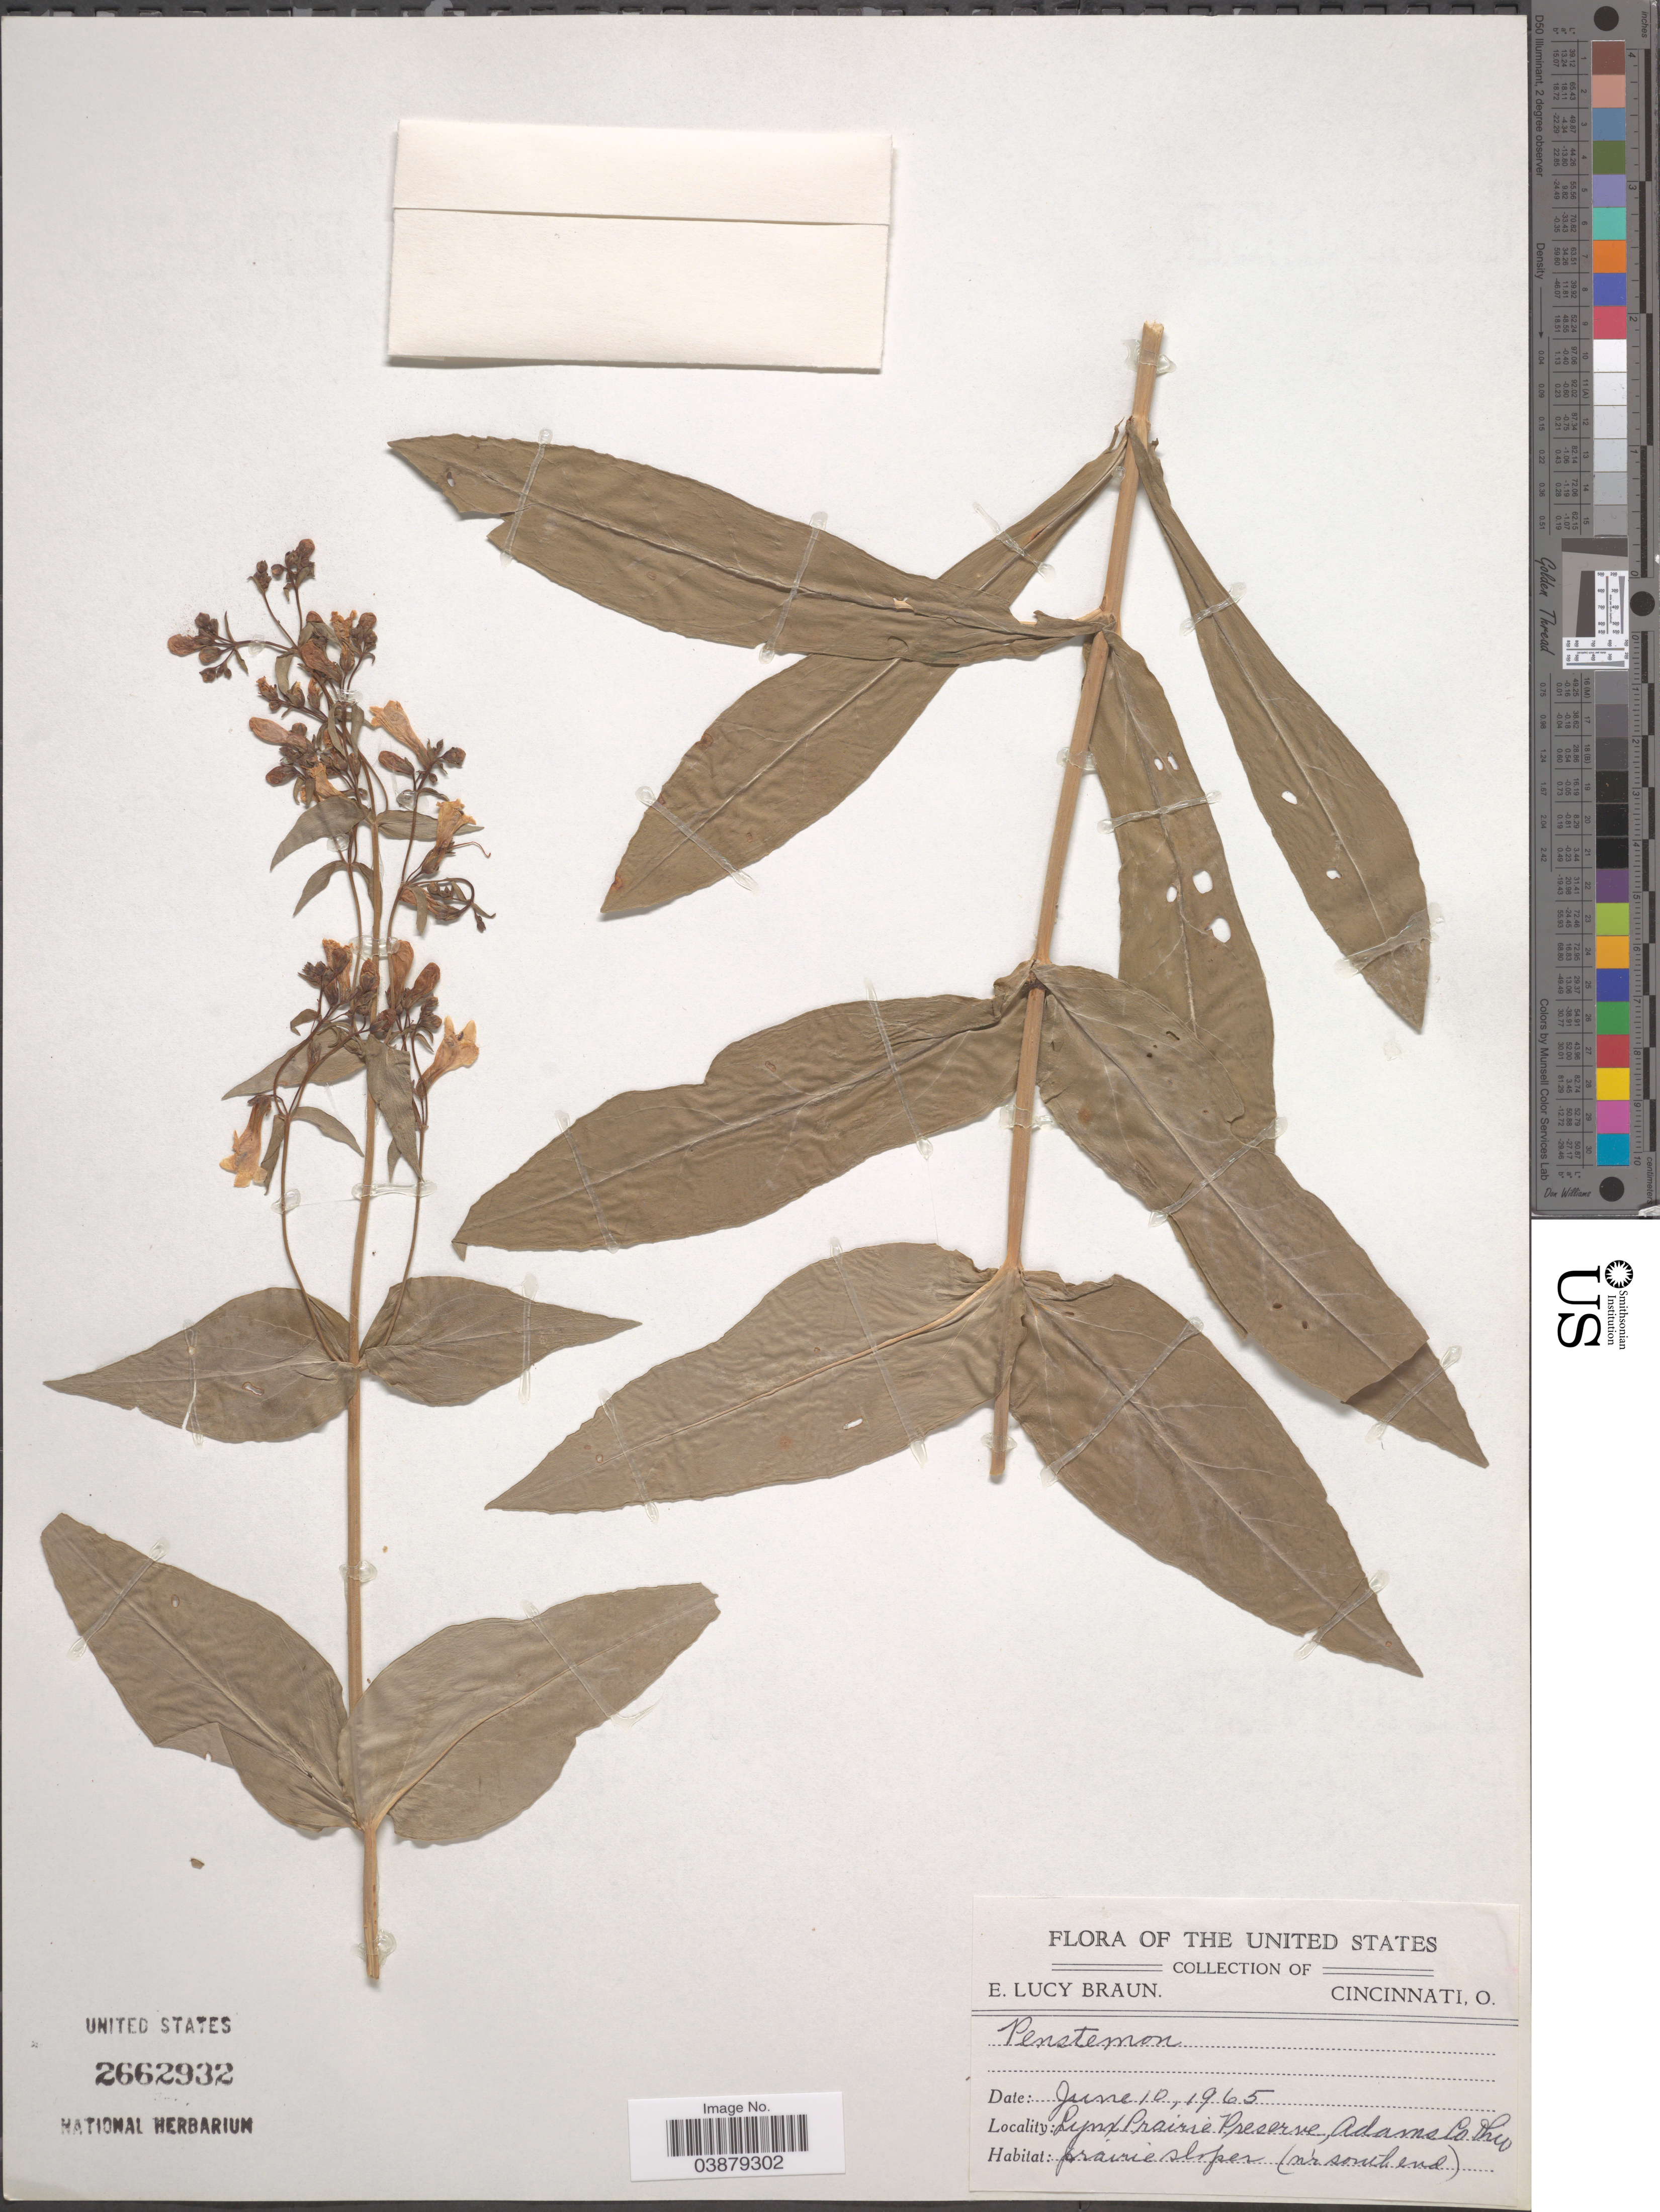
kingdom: Plantae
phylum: Tracheophyta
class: Magnoliopsida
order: Lamiales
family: Plantaginaceae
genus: Penstemon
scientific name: Penstemon sp.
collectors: E. L. Braun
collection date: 1965-06-10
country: United States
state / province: Ohio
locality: Lynx Prairie Preserve, Adams Co. Prairie slopes (nr south end).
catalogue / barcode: US 2662932